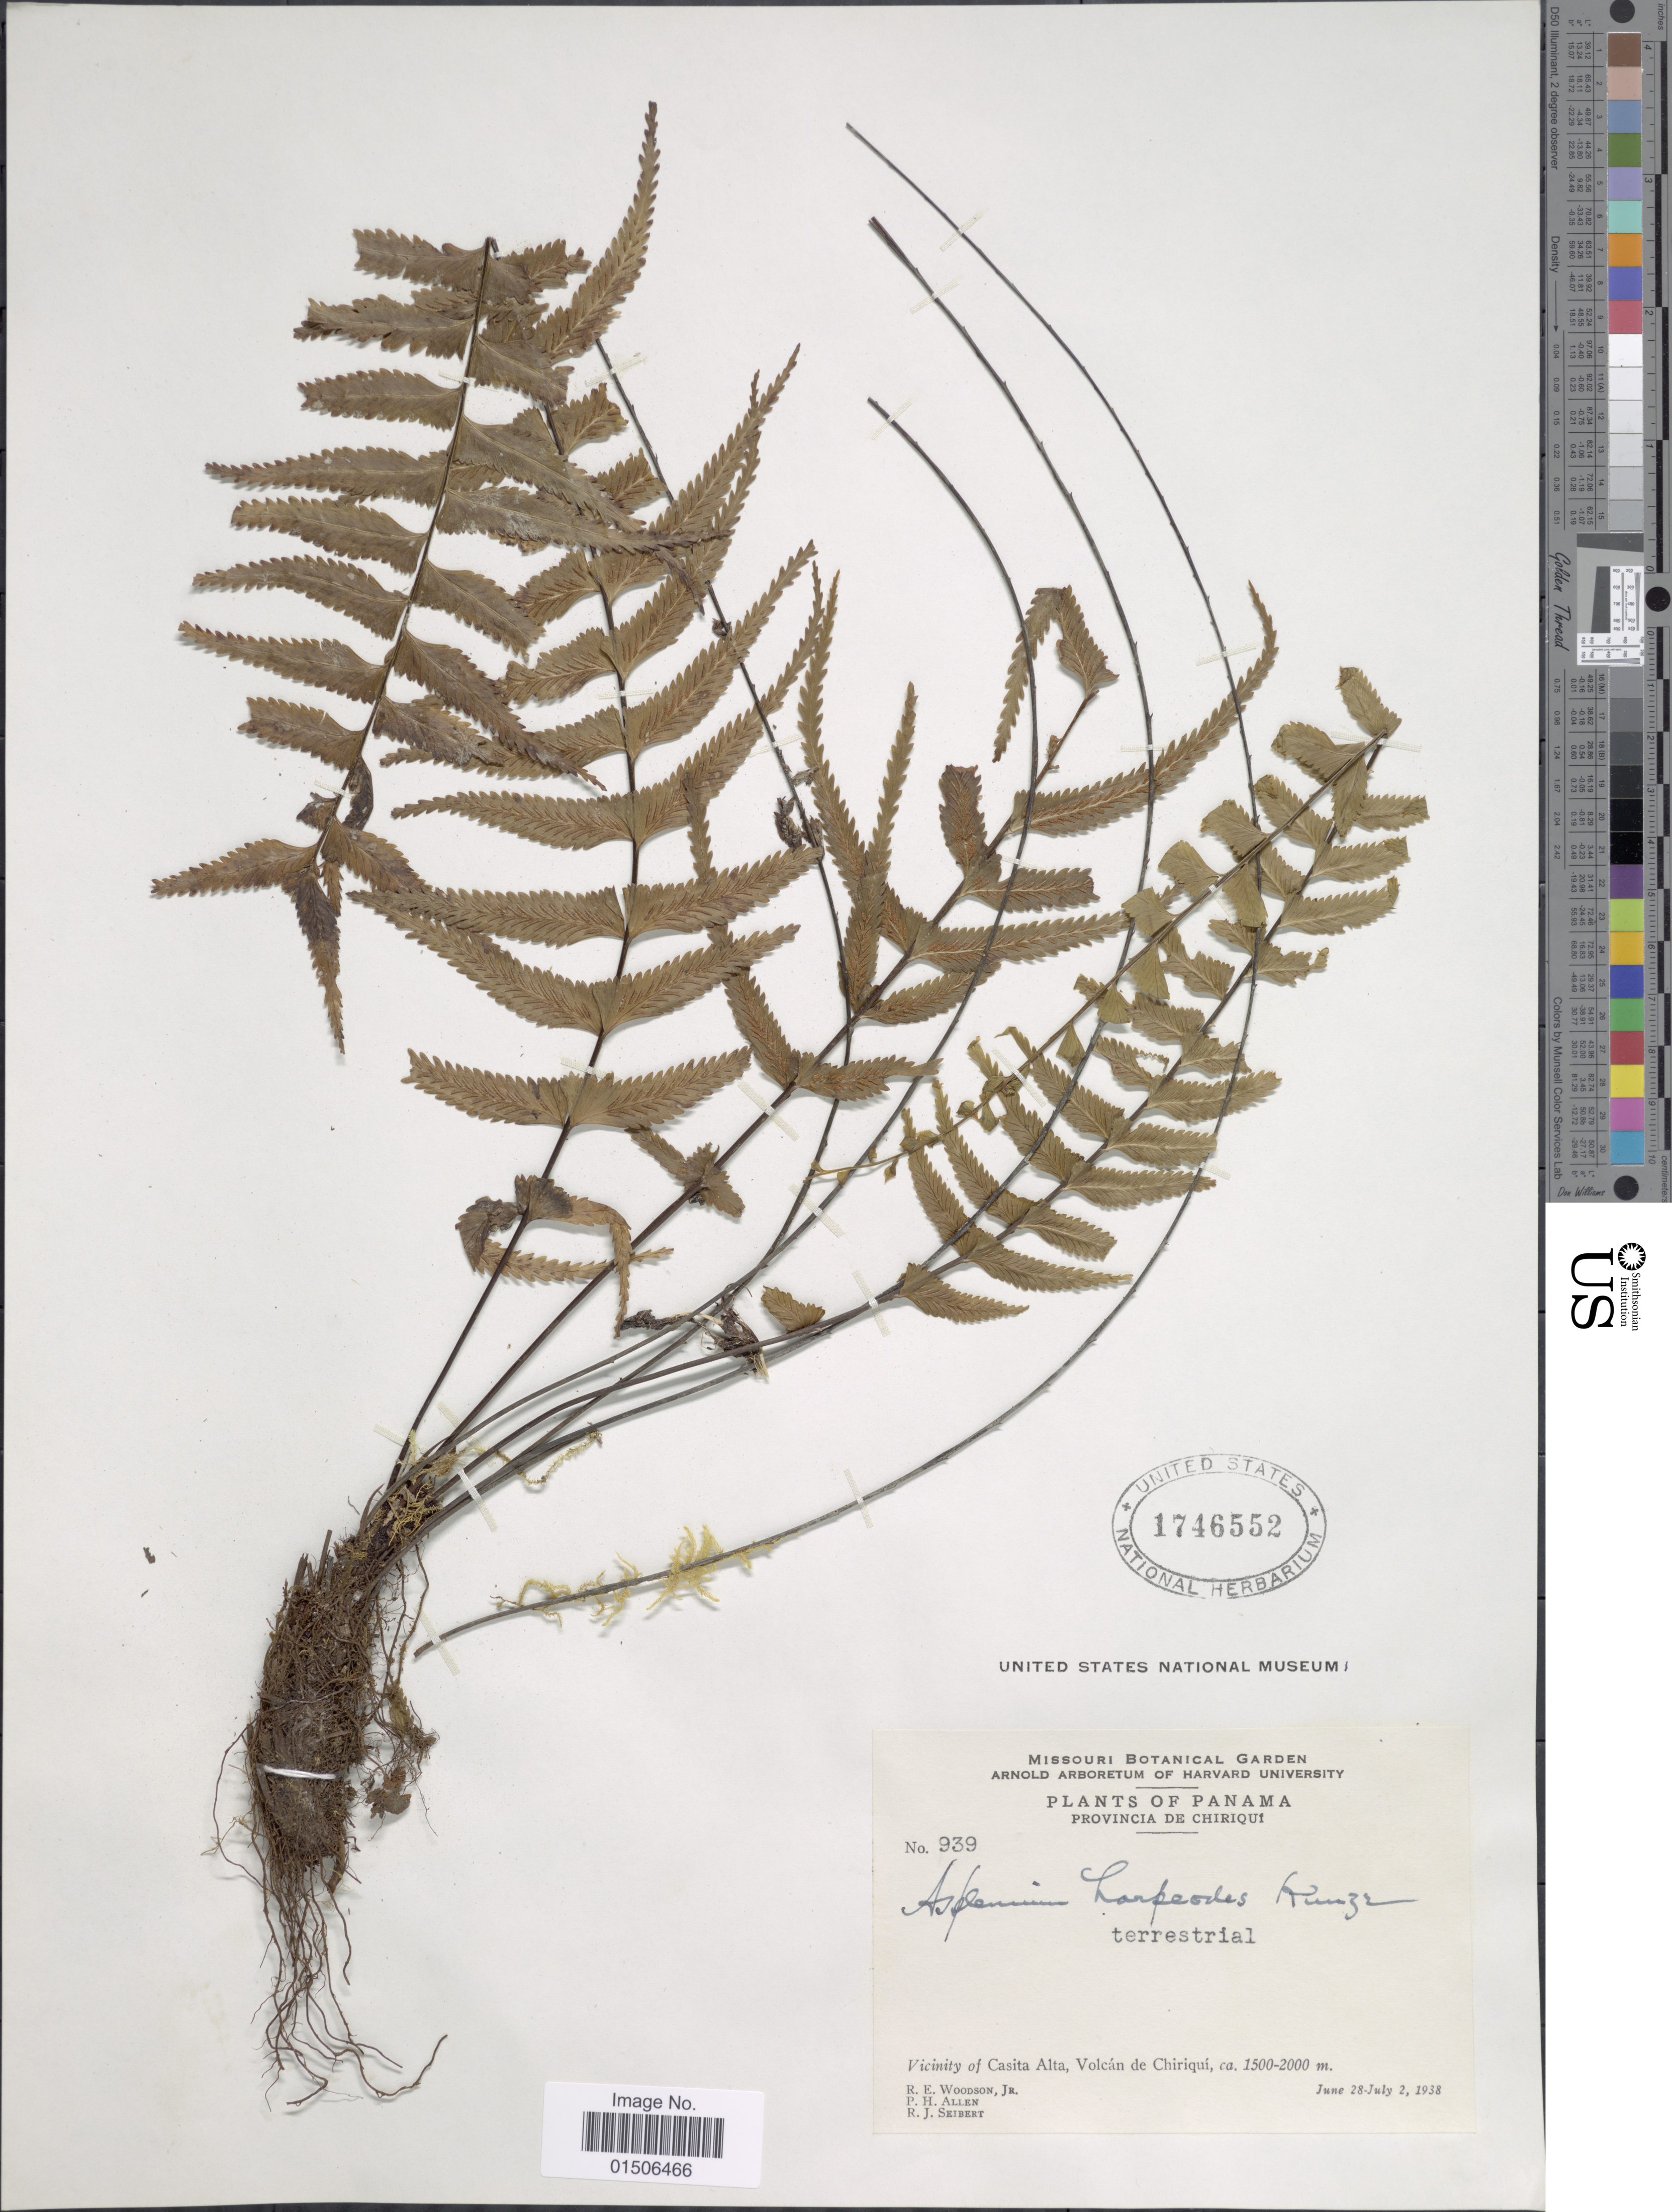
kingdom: Plantae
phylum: Tracheophyta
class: Polypodiopsida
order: Polypodiales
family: Aspleniaceae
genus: Asplenium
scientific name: Asplenium harpeodes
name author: Kunze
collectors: R. E. Woodson, P. H. Allen & R. J. Seibert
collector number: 939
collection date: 1938-06-28/1938-07-02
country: Panama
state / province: Chiriqui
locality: Vicinity of Casita Alta, Volcán de Chiriqui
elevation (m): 1500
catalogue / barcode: US 1746552